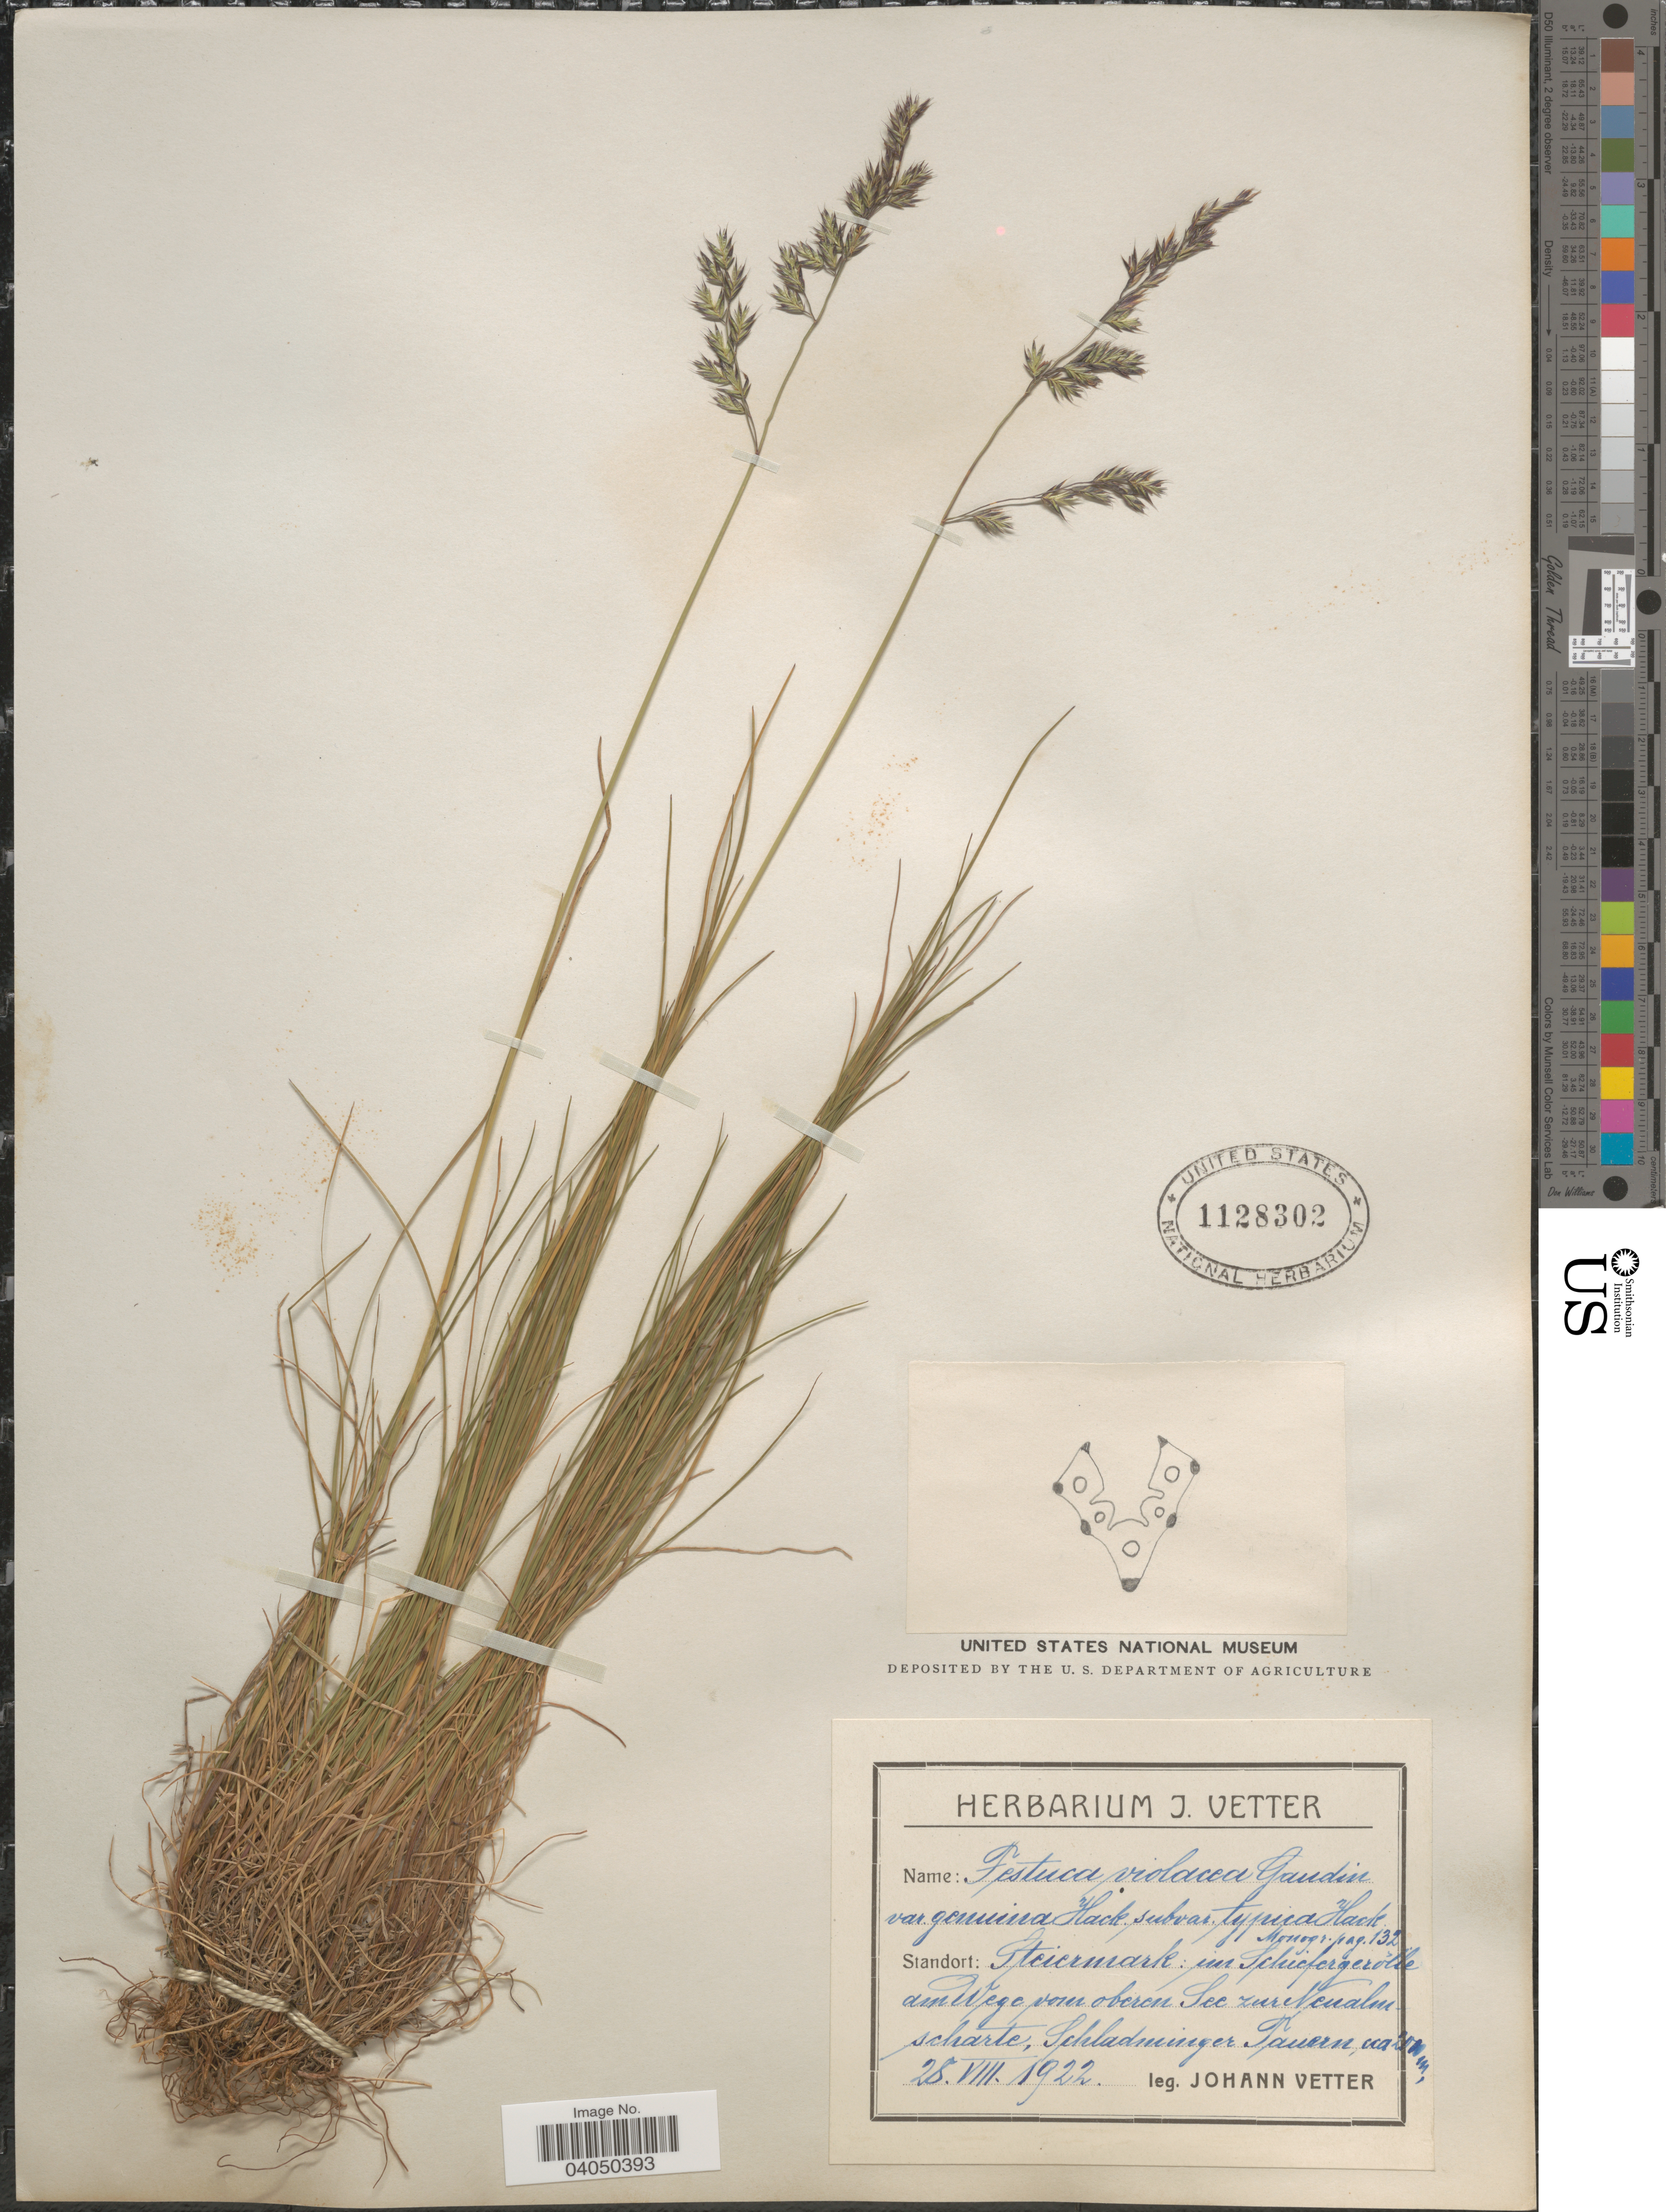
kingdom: Plantae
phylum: Tracheophyta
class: Liliopsida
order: Poales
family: Poaceae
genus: Festuca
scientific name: Festuca violacea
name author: Gaudin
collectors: J. Vetter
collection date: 1922-08-28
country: Austria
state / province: Steiermark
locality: Im Schiefergerolle am Wege vom oberen See zur Neualmscharte, Schladminger Tauern.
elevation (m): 2000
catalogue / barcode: US 1128302